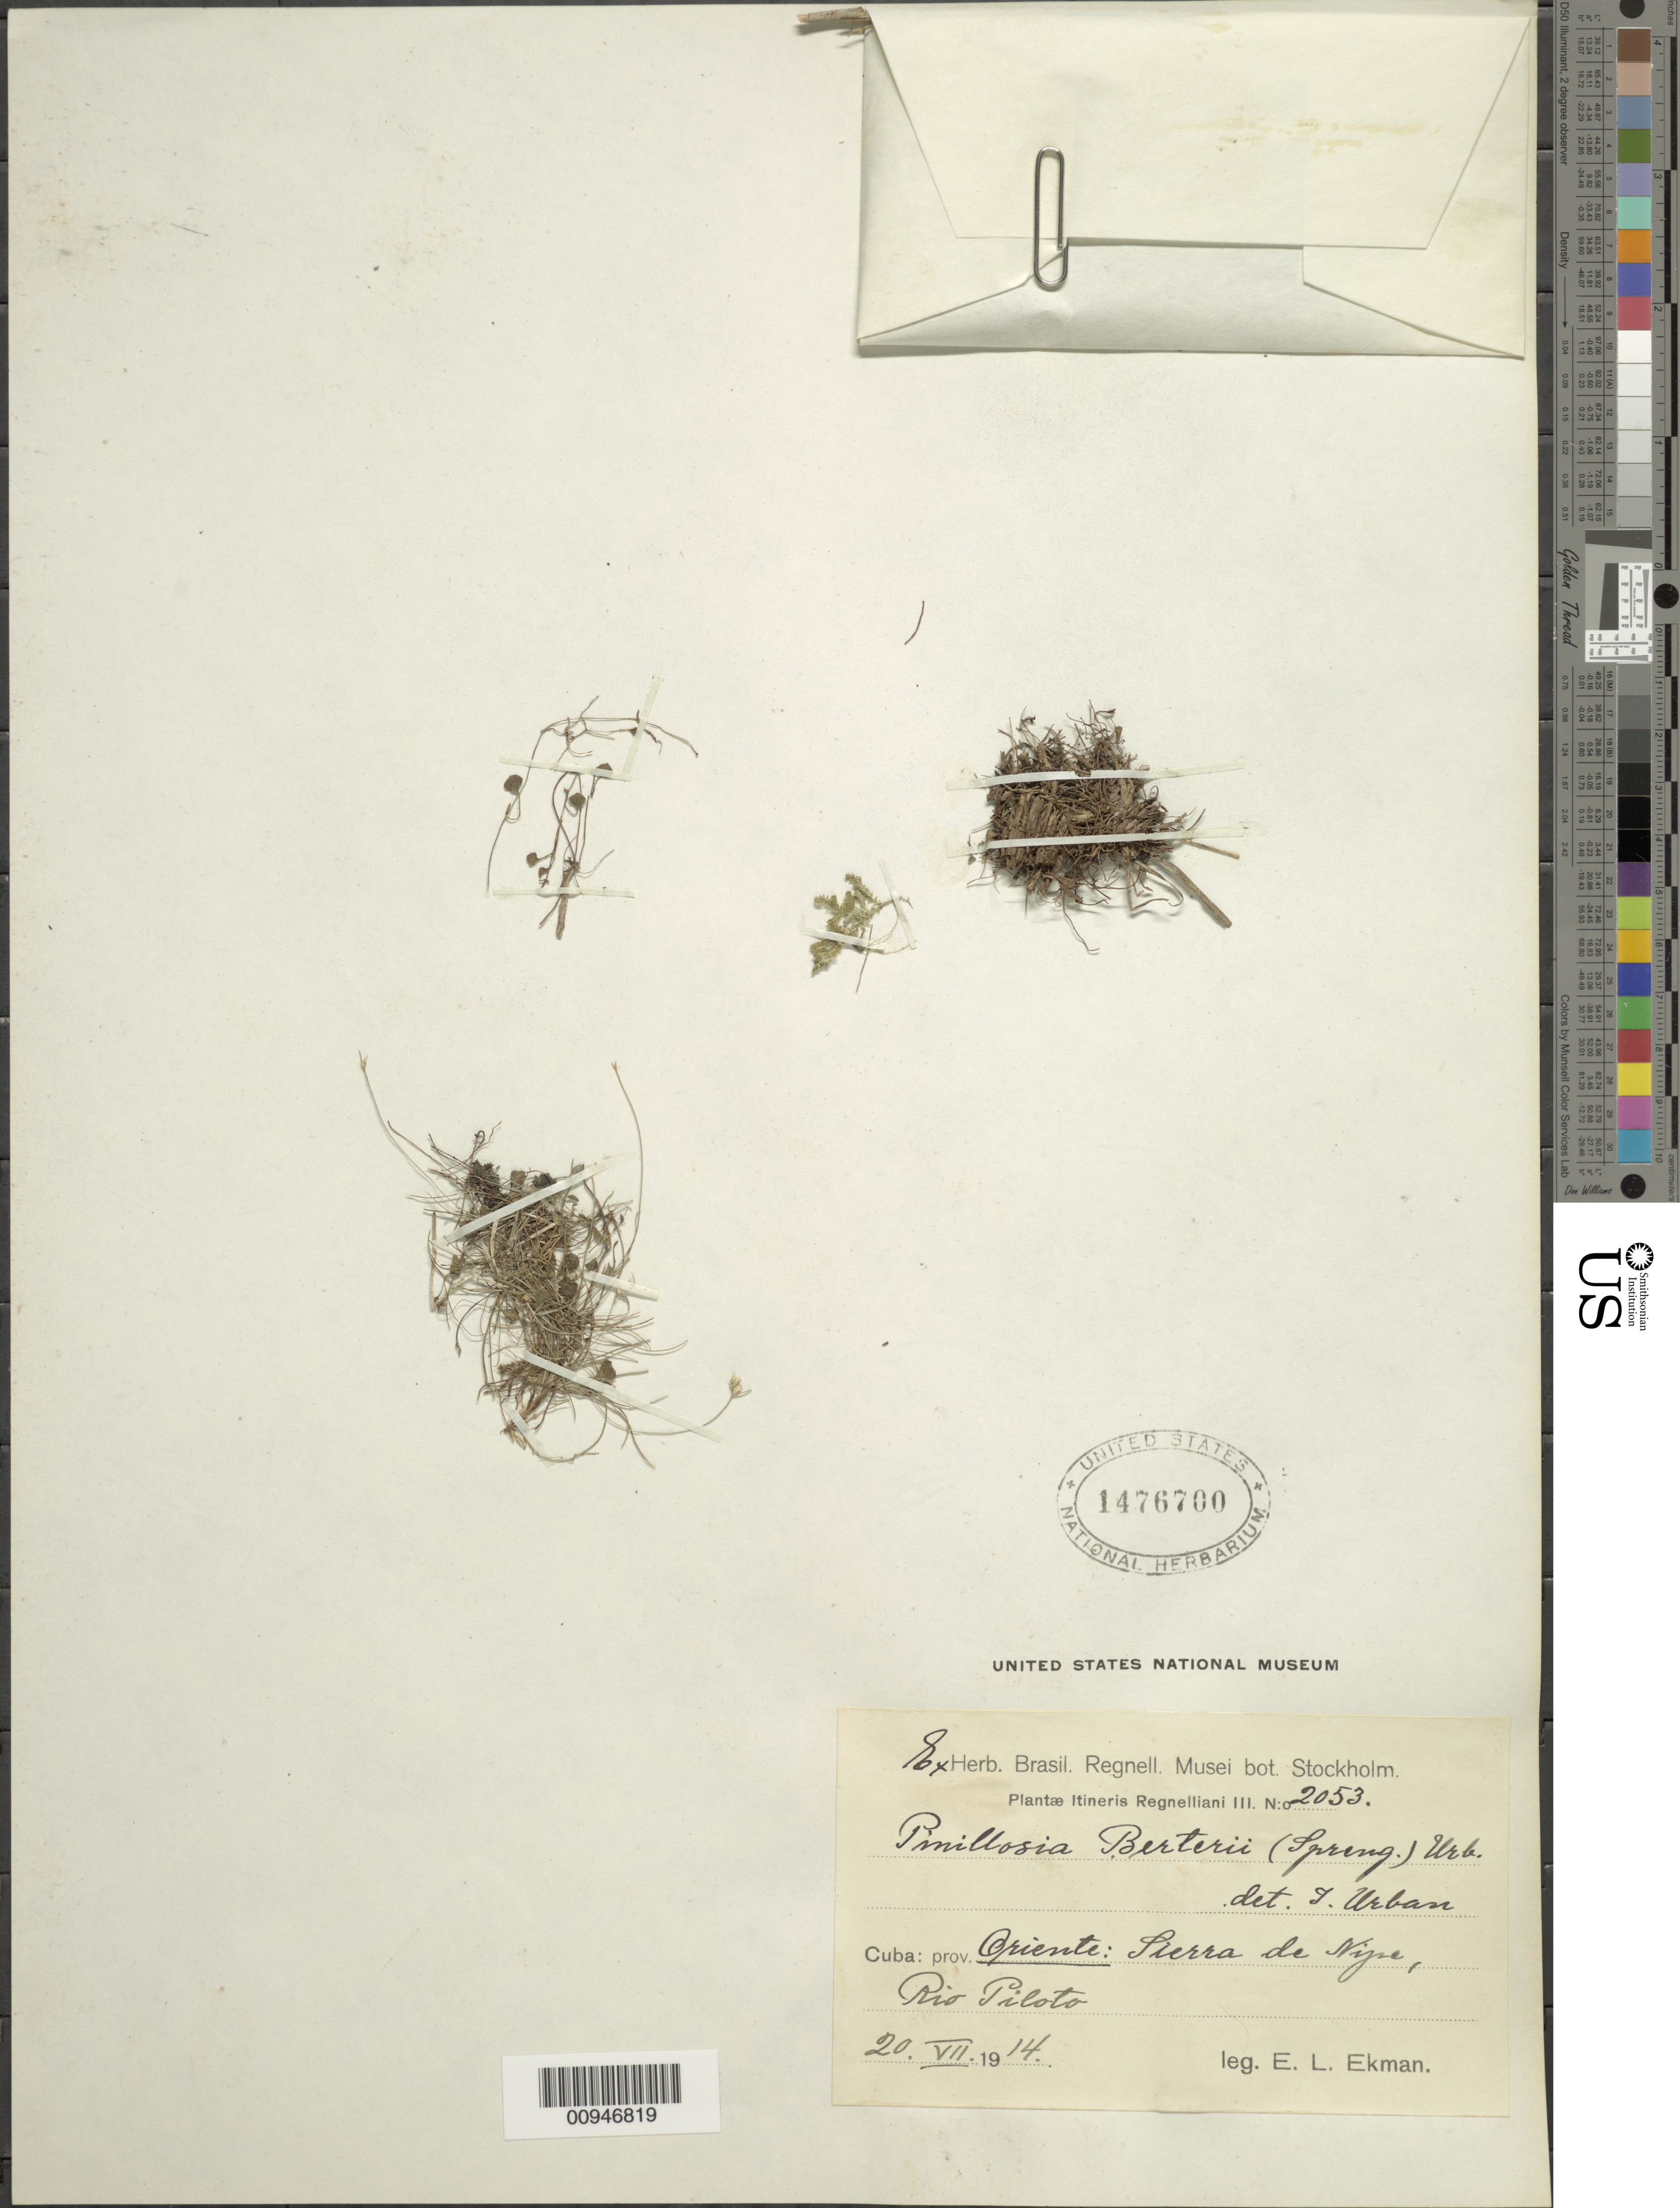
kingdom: Plantae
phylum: Tracheophyta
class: Magnoliopsida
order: Asterales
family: Asteraceae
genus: Pinillosia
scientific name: Pinillosia berteri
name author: (Spreng.) Urb.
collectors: E. L. Ekman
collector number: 2053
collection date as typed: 20 Jul 1914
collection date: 1914-07-20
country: Cuba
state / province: Oriente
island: Cuba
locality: Sierra de (?), Rio Piloto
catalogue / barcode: US 1476700